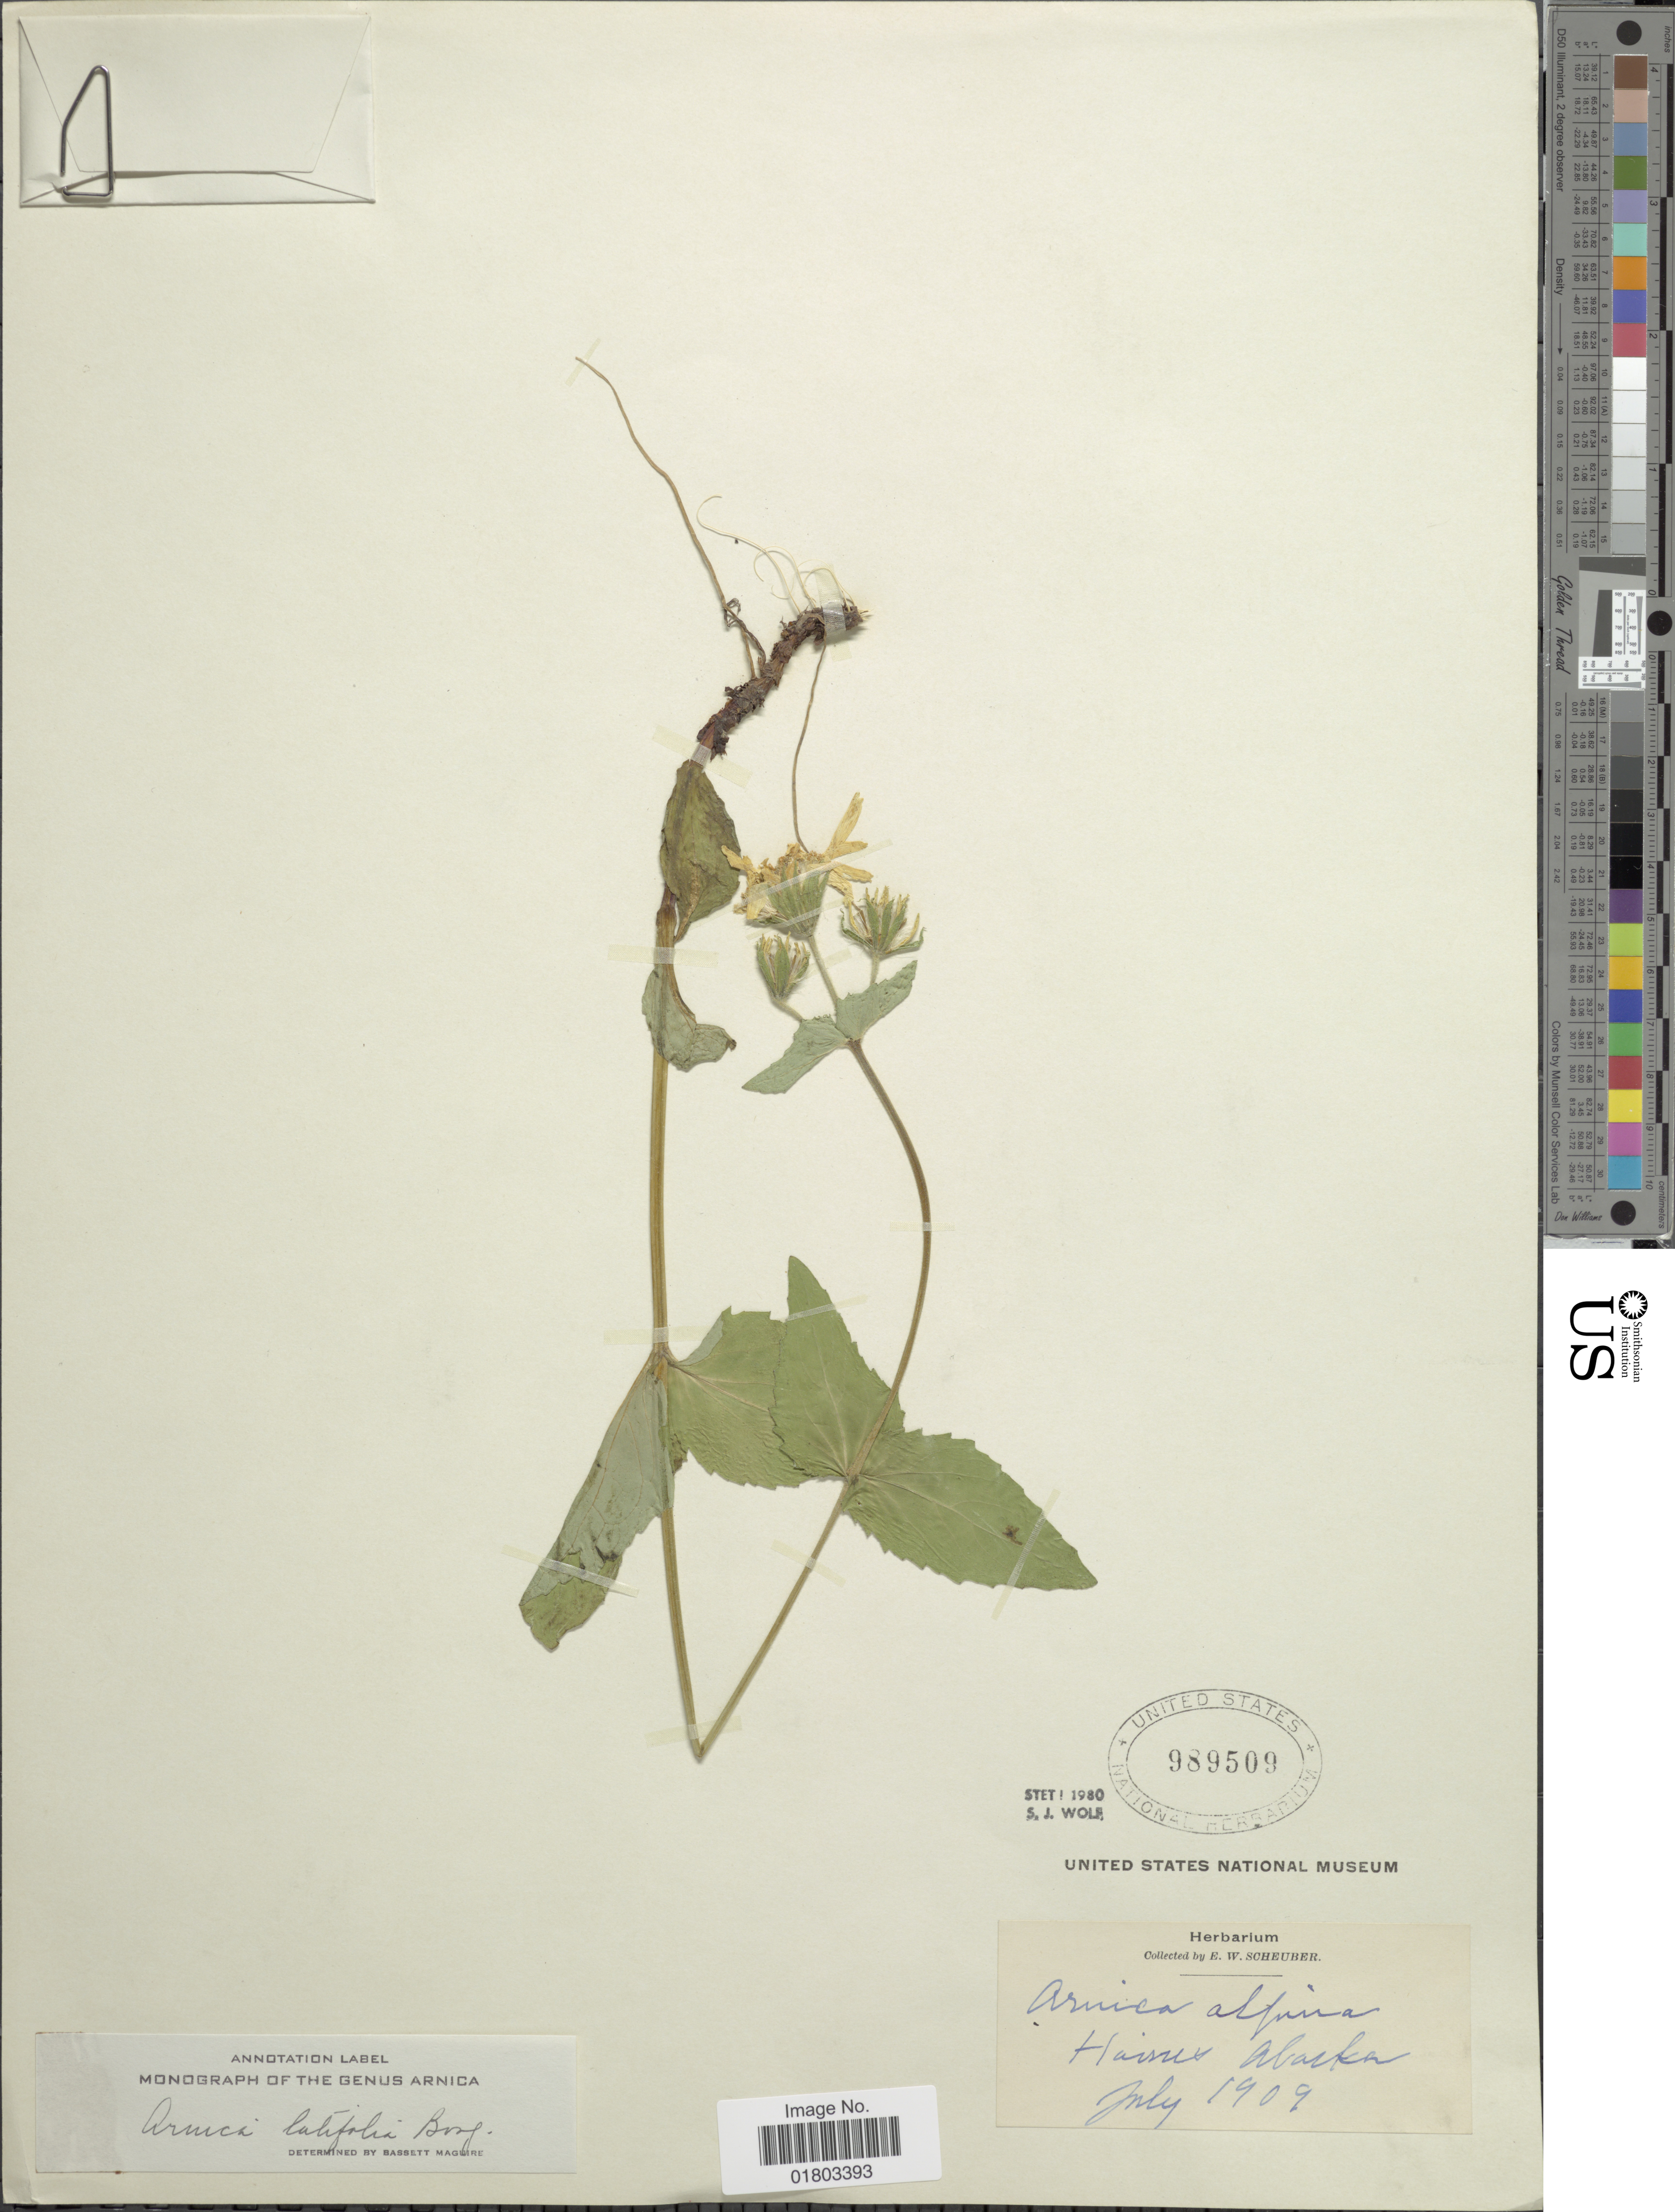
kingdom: Plantae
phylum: Tracheophyta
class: Magnoliopsida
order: Asterales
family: Asteraceae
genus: Arnica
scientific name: Arnica latifolia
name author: Bong.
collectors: E. Scheuber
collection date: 1909-07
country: United States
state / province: Alaska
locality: Haines Alaska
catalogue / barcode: US 989509